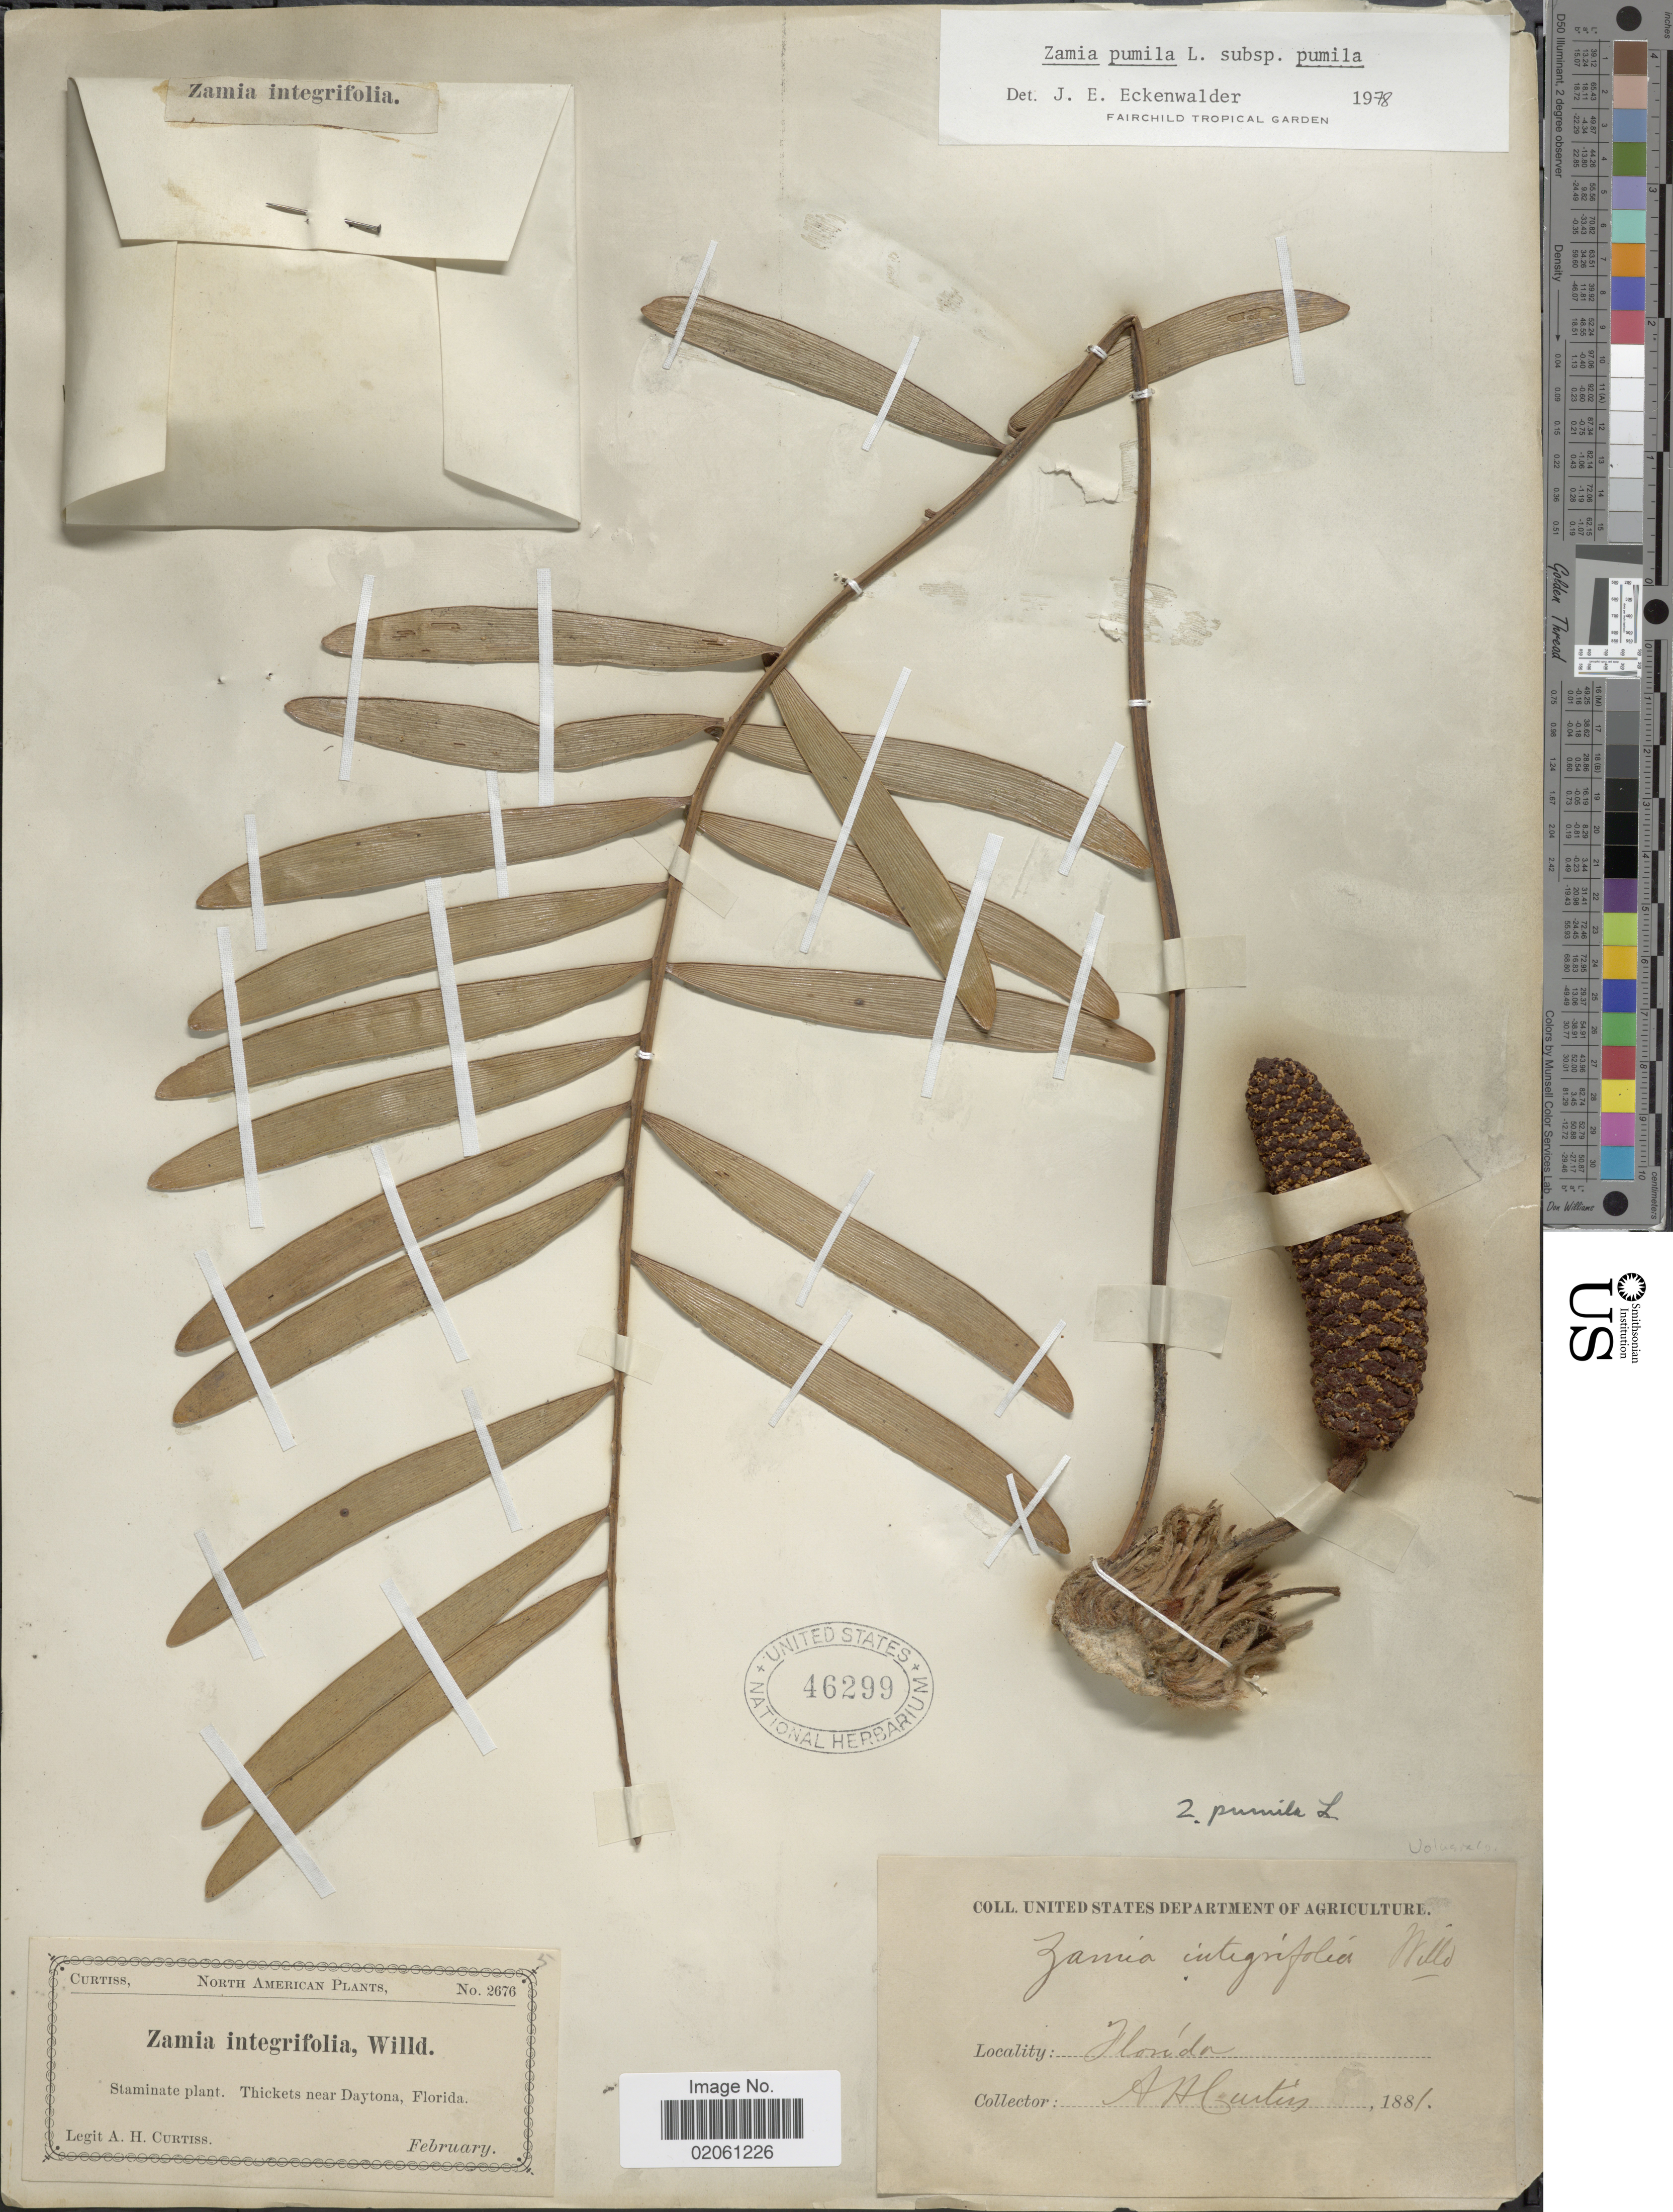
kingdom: Plantae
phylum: Tracheophyta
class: Cycadopsida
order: Cycadales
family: Zamiaceae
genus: Zamia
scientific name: Zamia pumila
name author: L.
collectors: A. H. Curtiss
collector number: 2676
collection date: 1881-02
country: United States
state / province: Florida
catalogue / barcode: US 46299